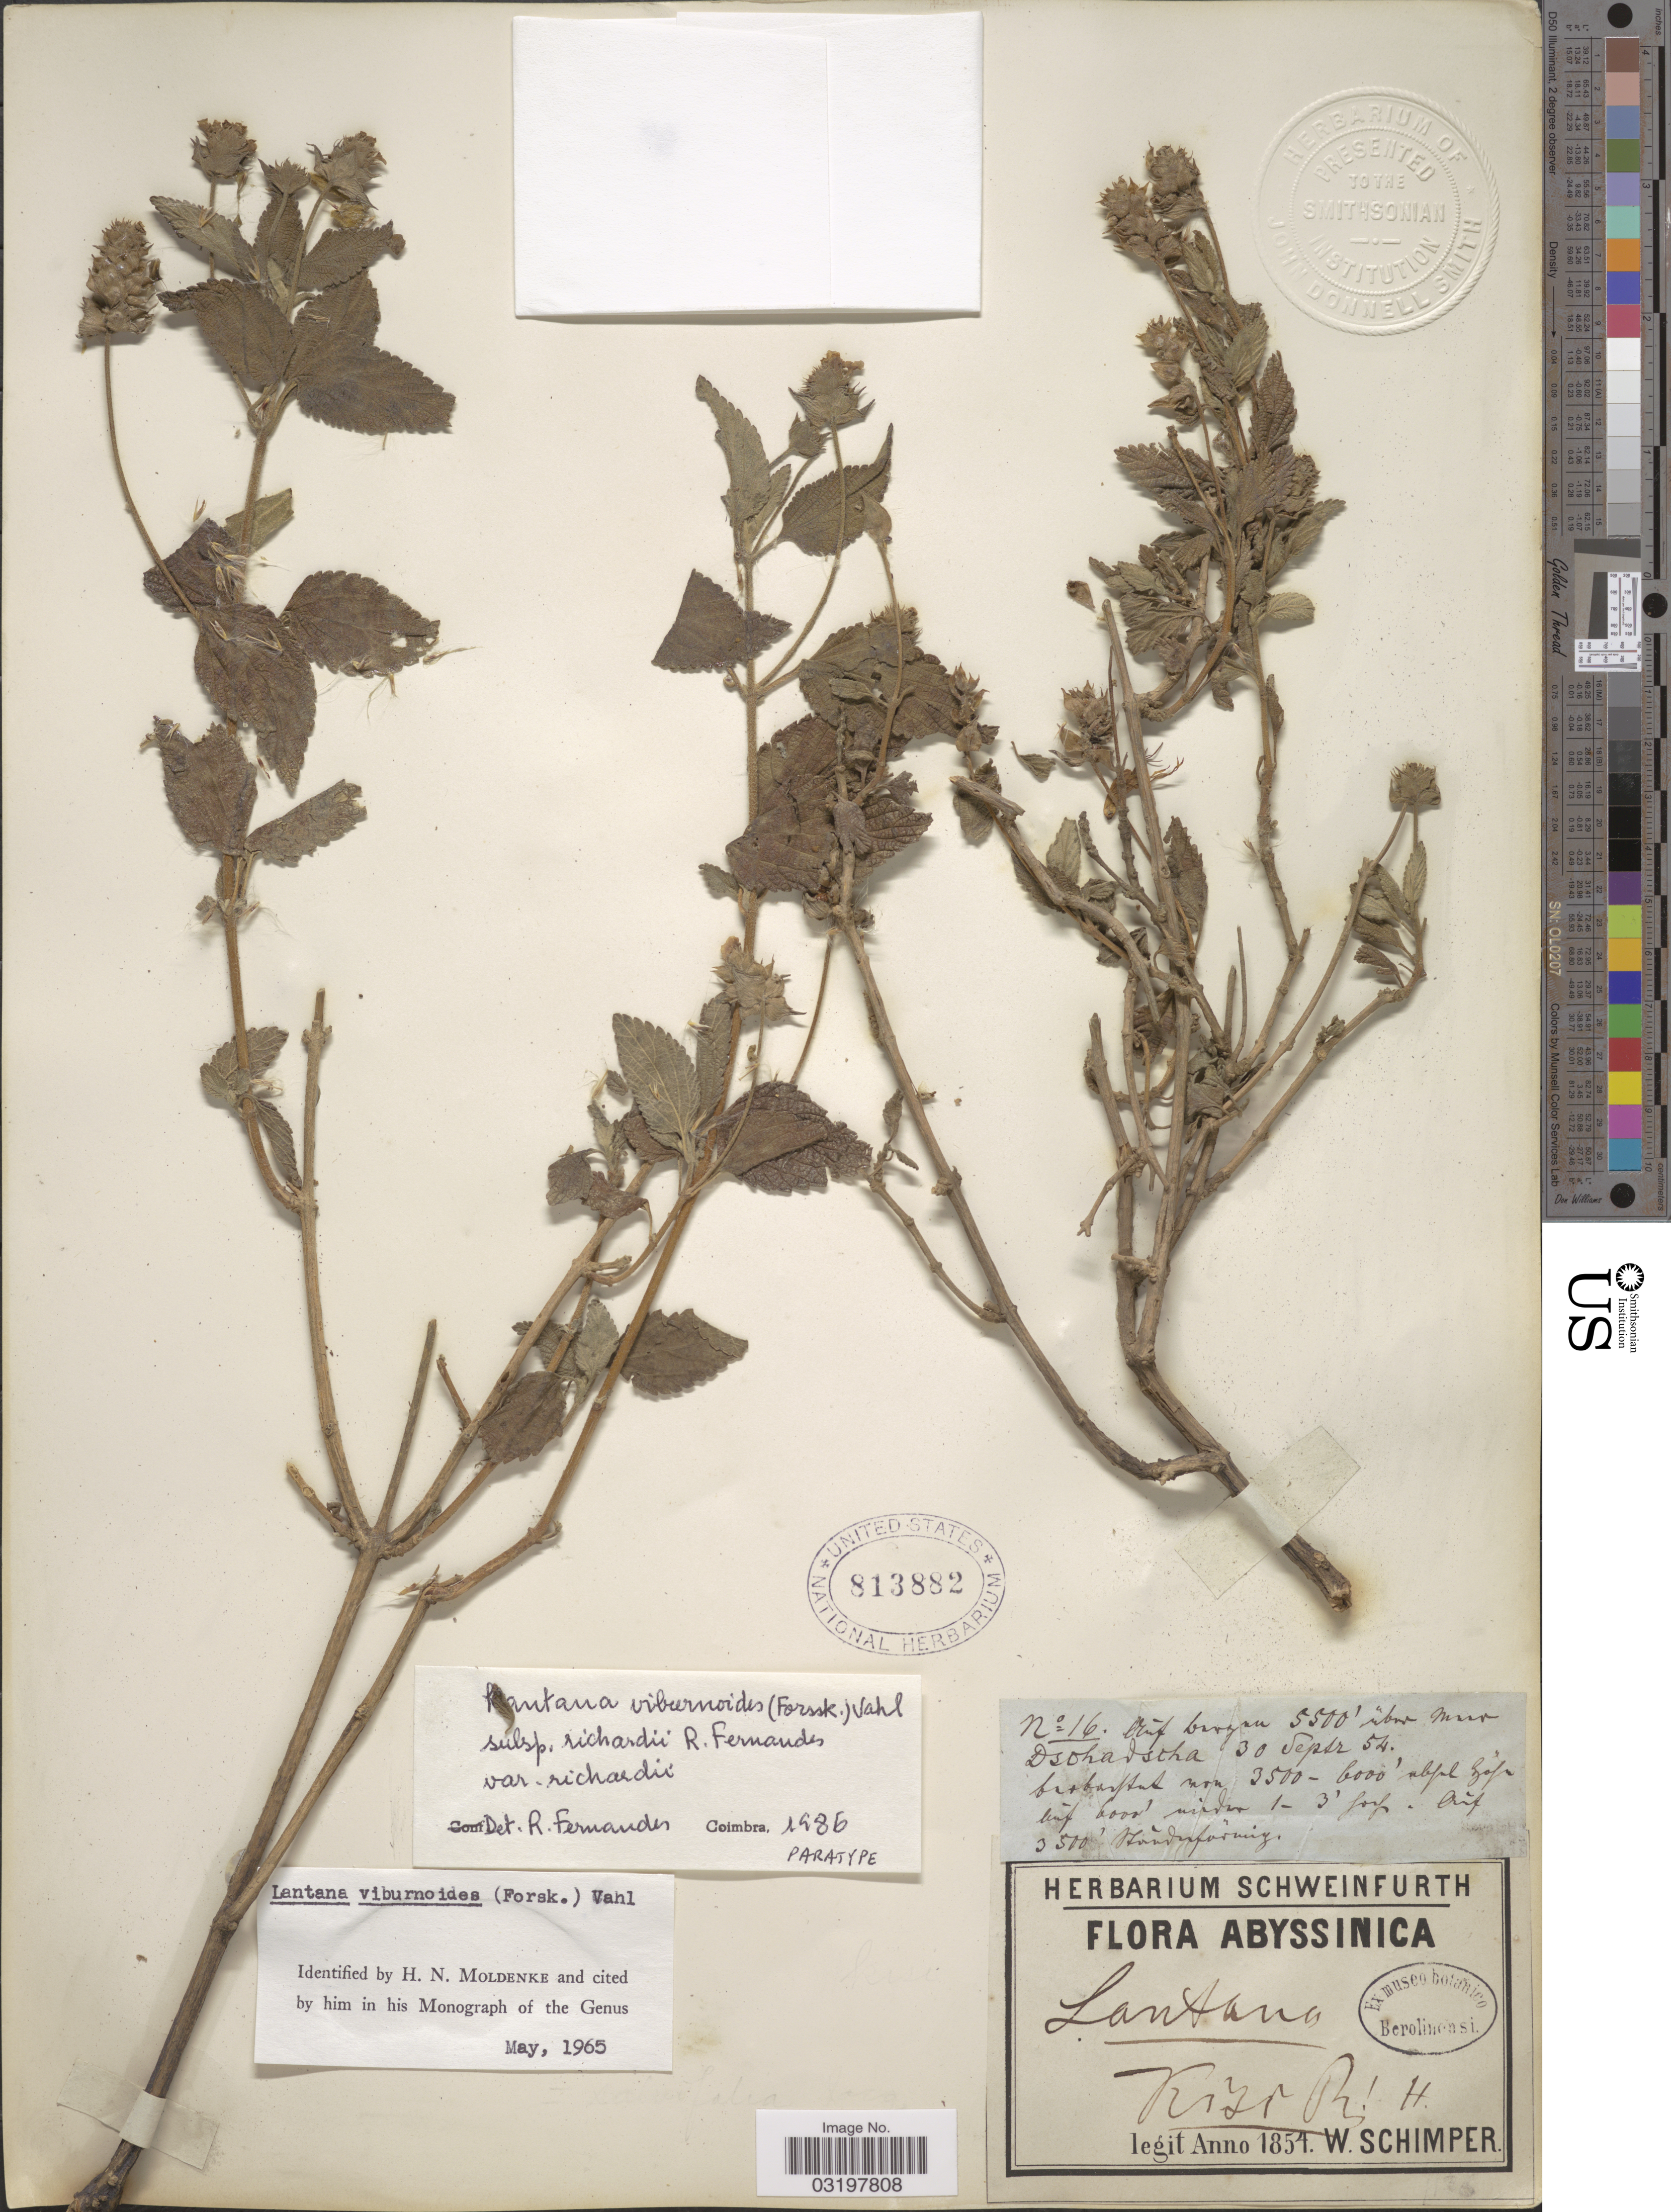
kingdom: Plantae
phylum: Tracheophyta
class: Magnoliopsida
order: Lamiales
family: Verbenaceae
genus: Lantana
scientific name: Lantana viburnoides var. richardii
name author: R. Fern.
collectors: W. Schimper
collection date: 1854-09-30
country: Eritrea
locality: Abyssinica. Auf bergen 5500' über maru Dsohadscha. [interpreted]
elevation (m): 1067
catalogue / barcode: US 813882